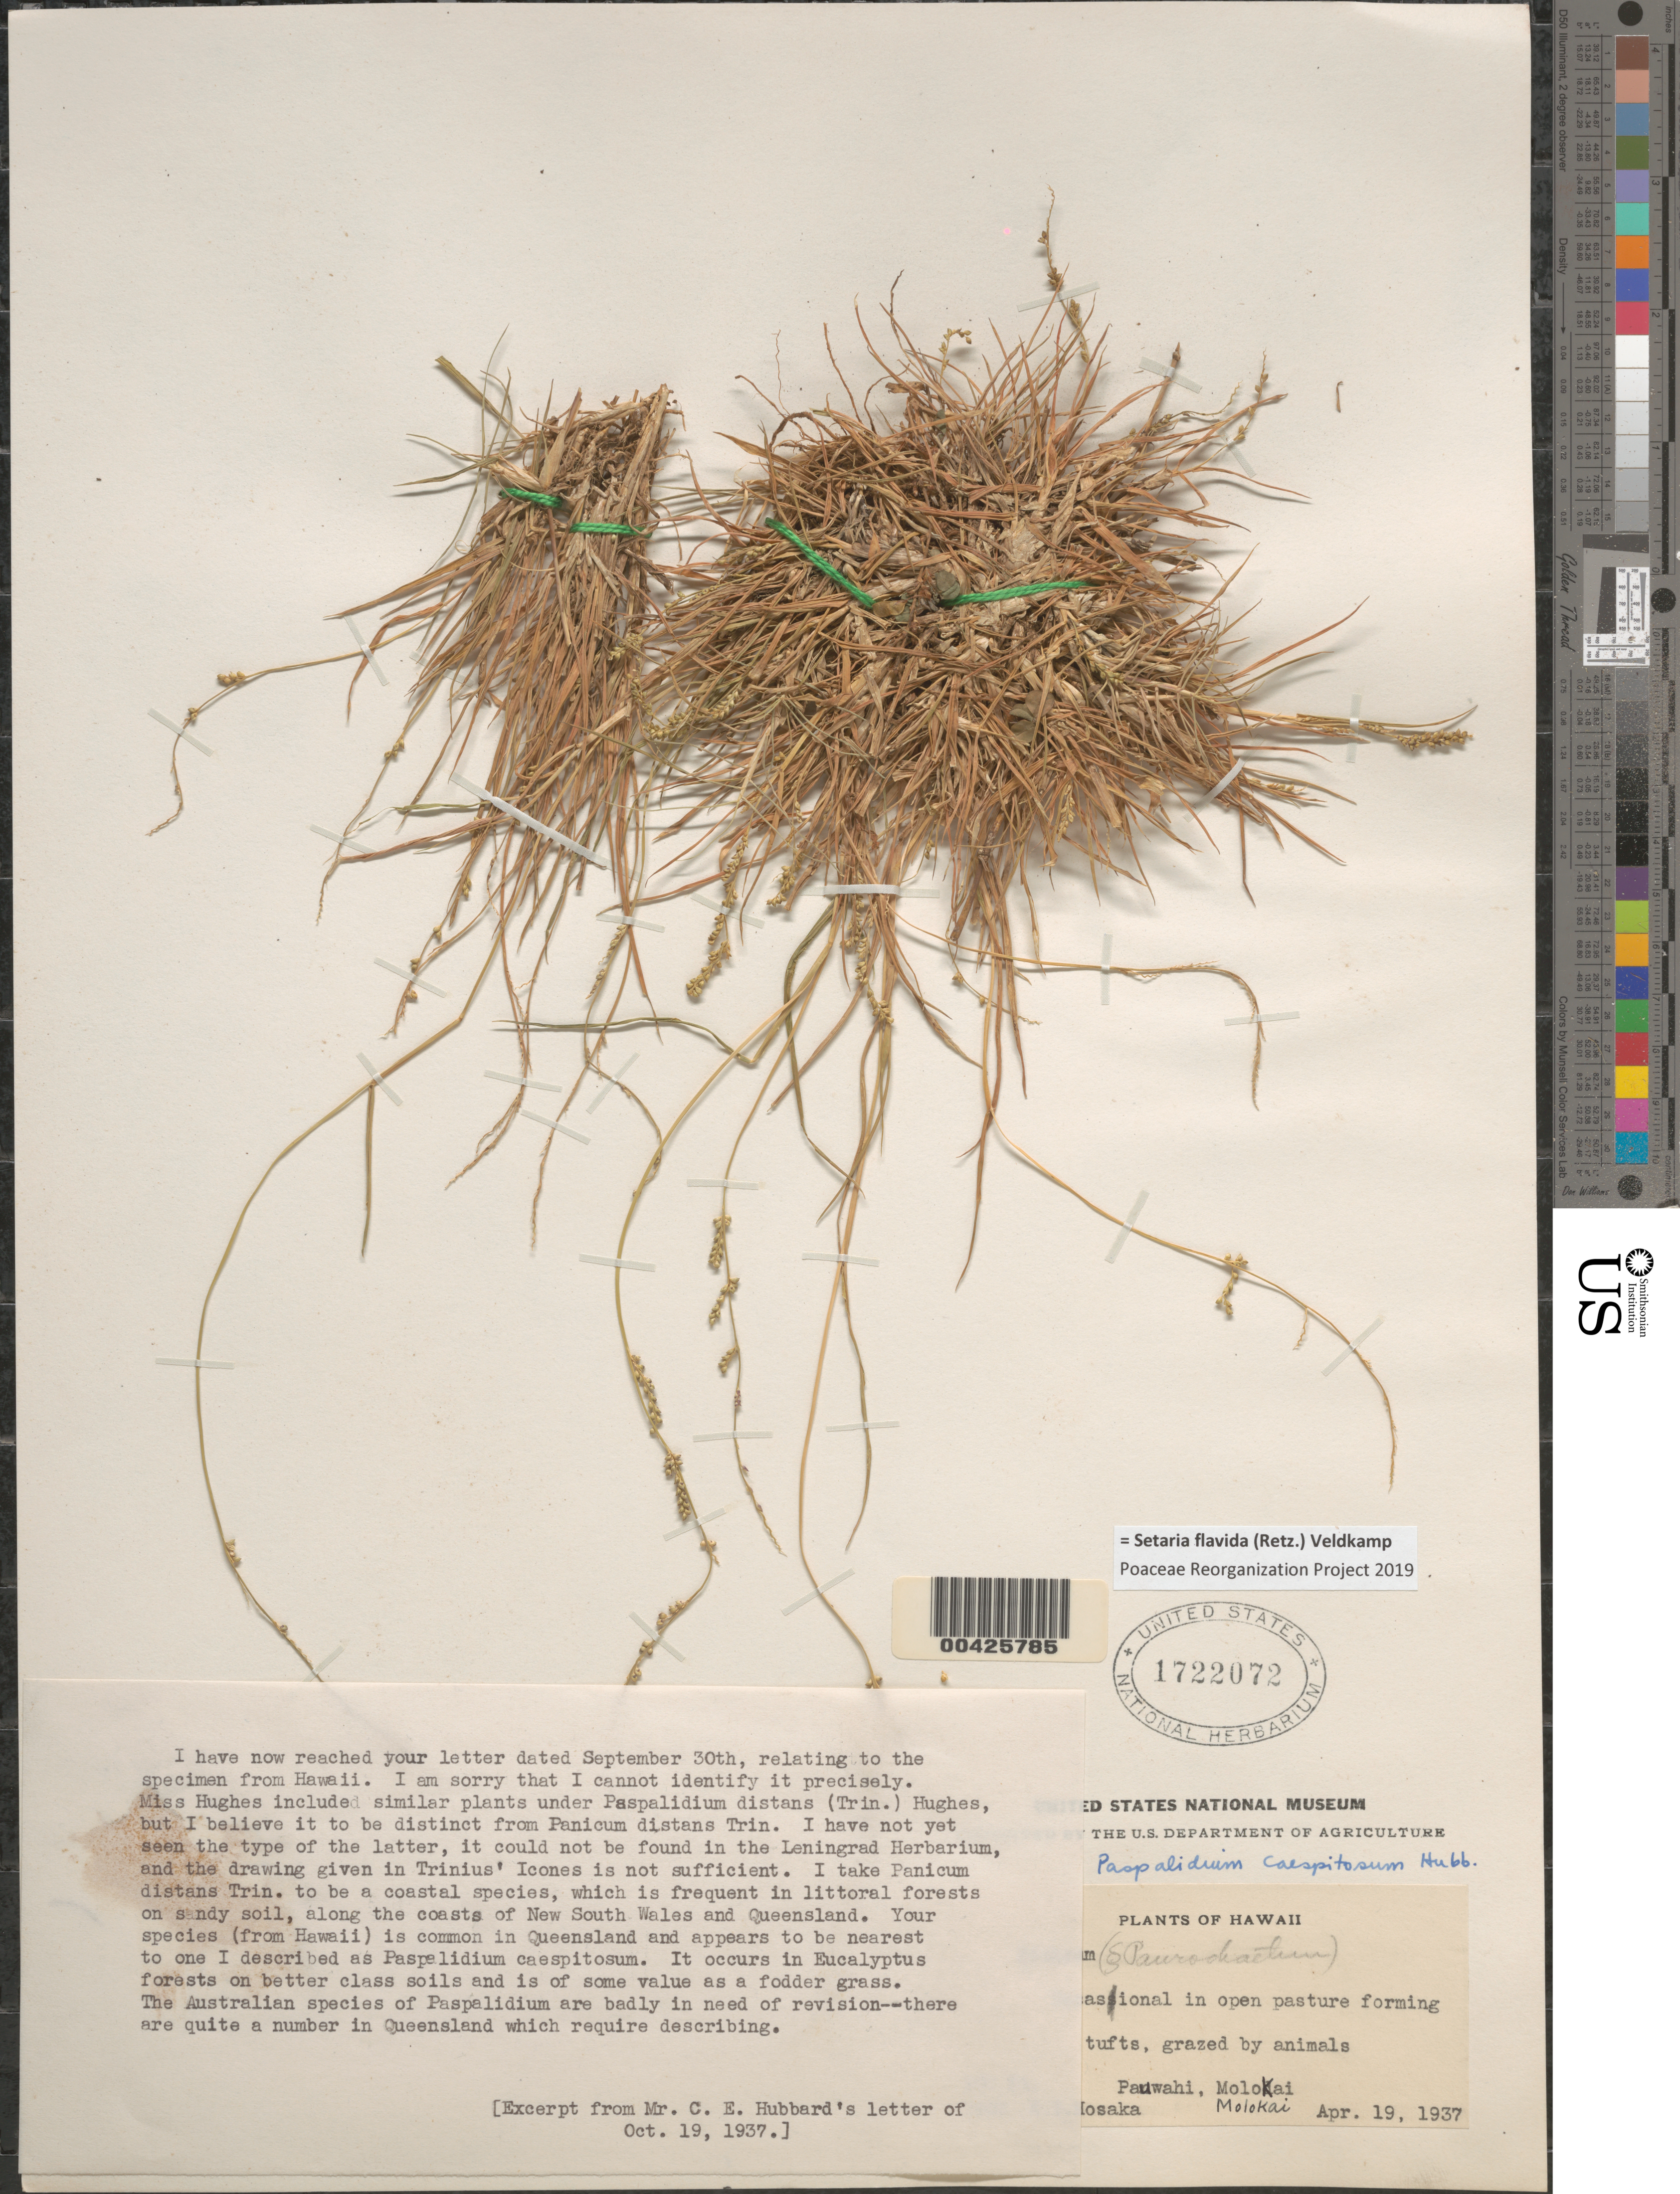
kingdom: Plantae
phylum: Tracheophyta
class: Liliopsida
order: Poales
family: Poaceae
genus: Setaria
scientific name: Setaria flavida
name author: (Retz.) Veldkamp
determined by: Wagner, W. L., (BOT), Smithsonian Institution - National Museum of Natural History (UNITED STATES)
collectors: E. Y. Hosaka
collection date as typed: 19 Apr 1937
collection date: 1937-04-19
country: United States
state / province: Hawaii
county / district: Maui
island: Moloka'i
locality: Pauwahi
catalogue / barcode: US 1722072